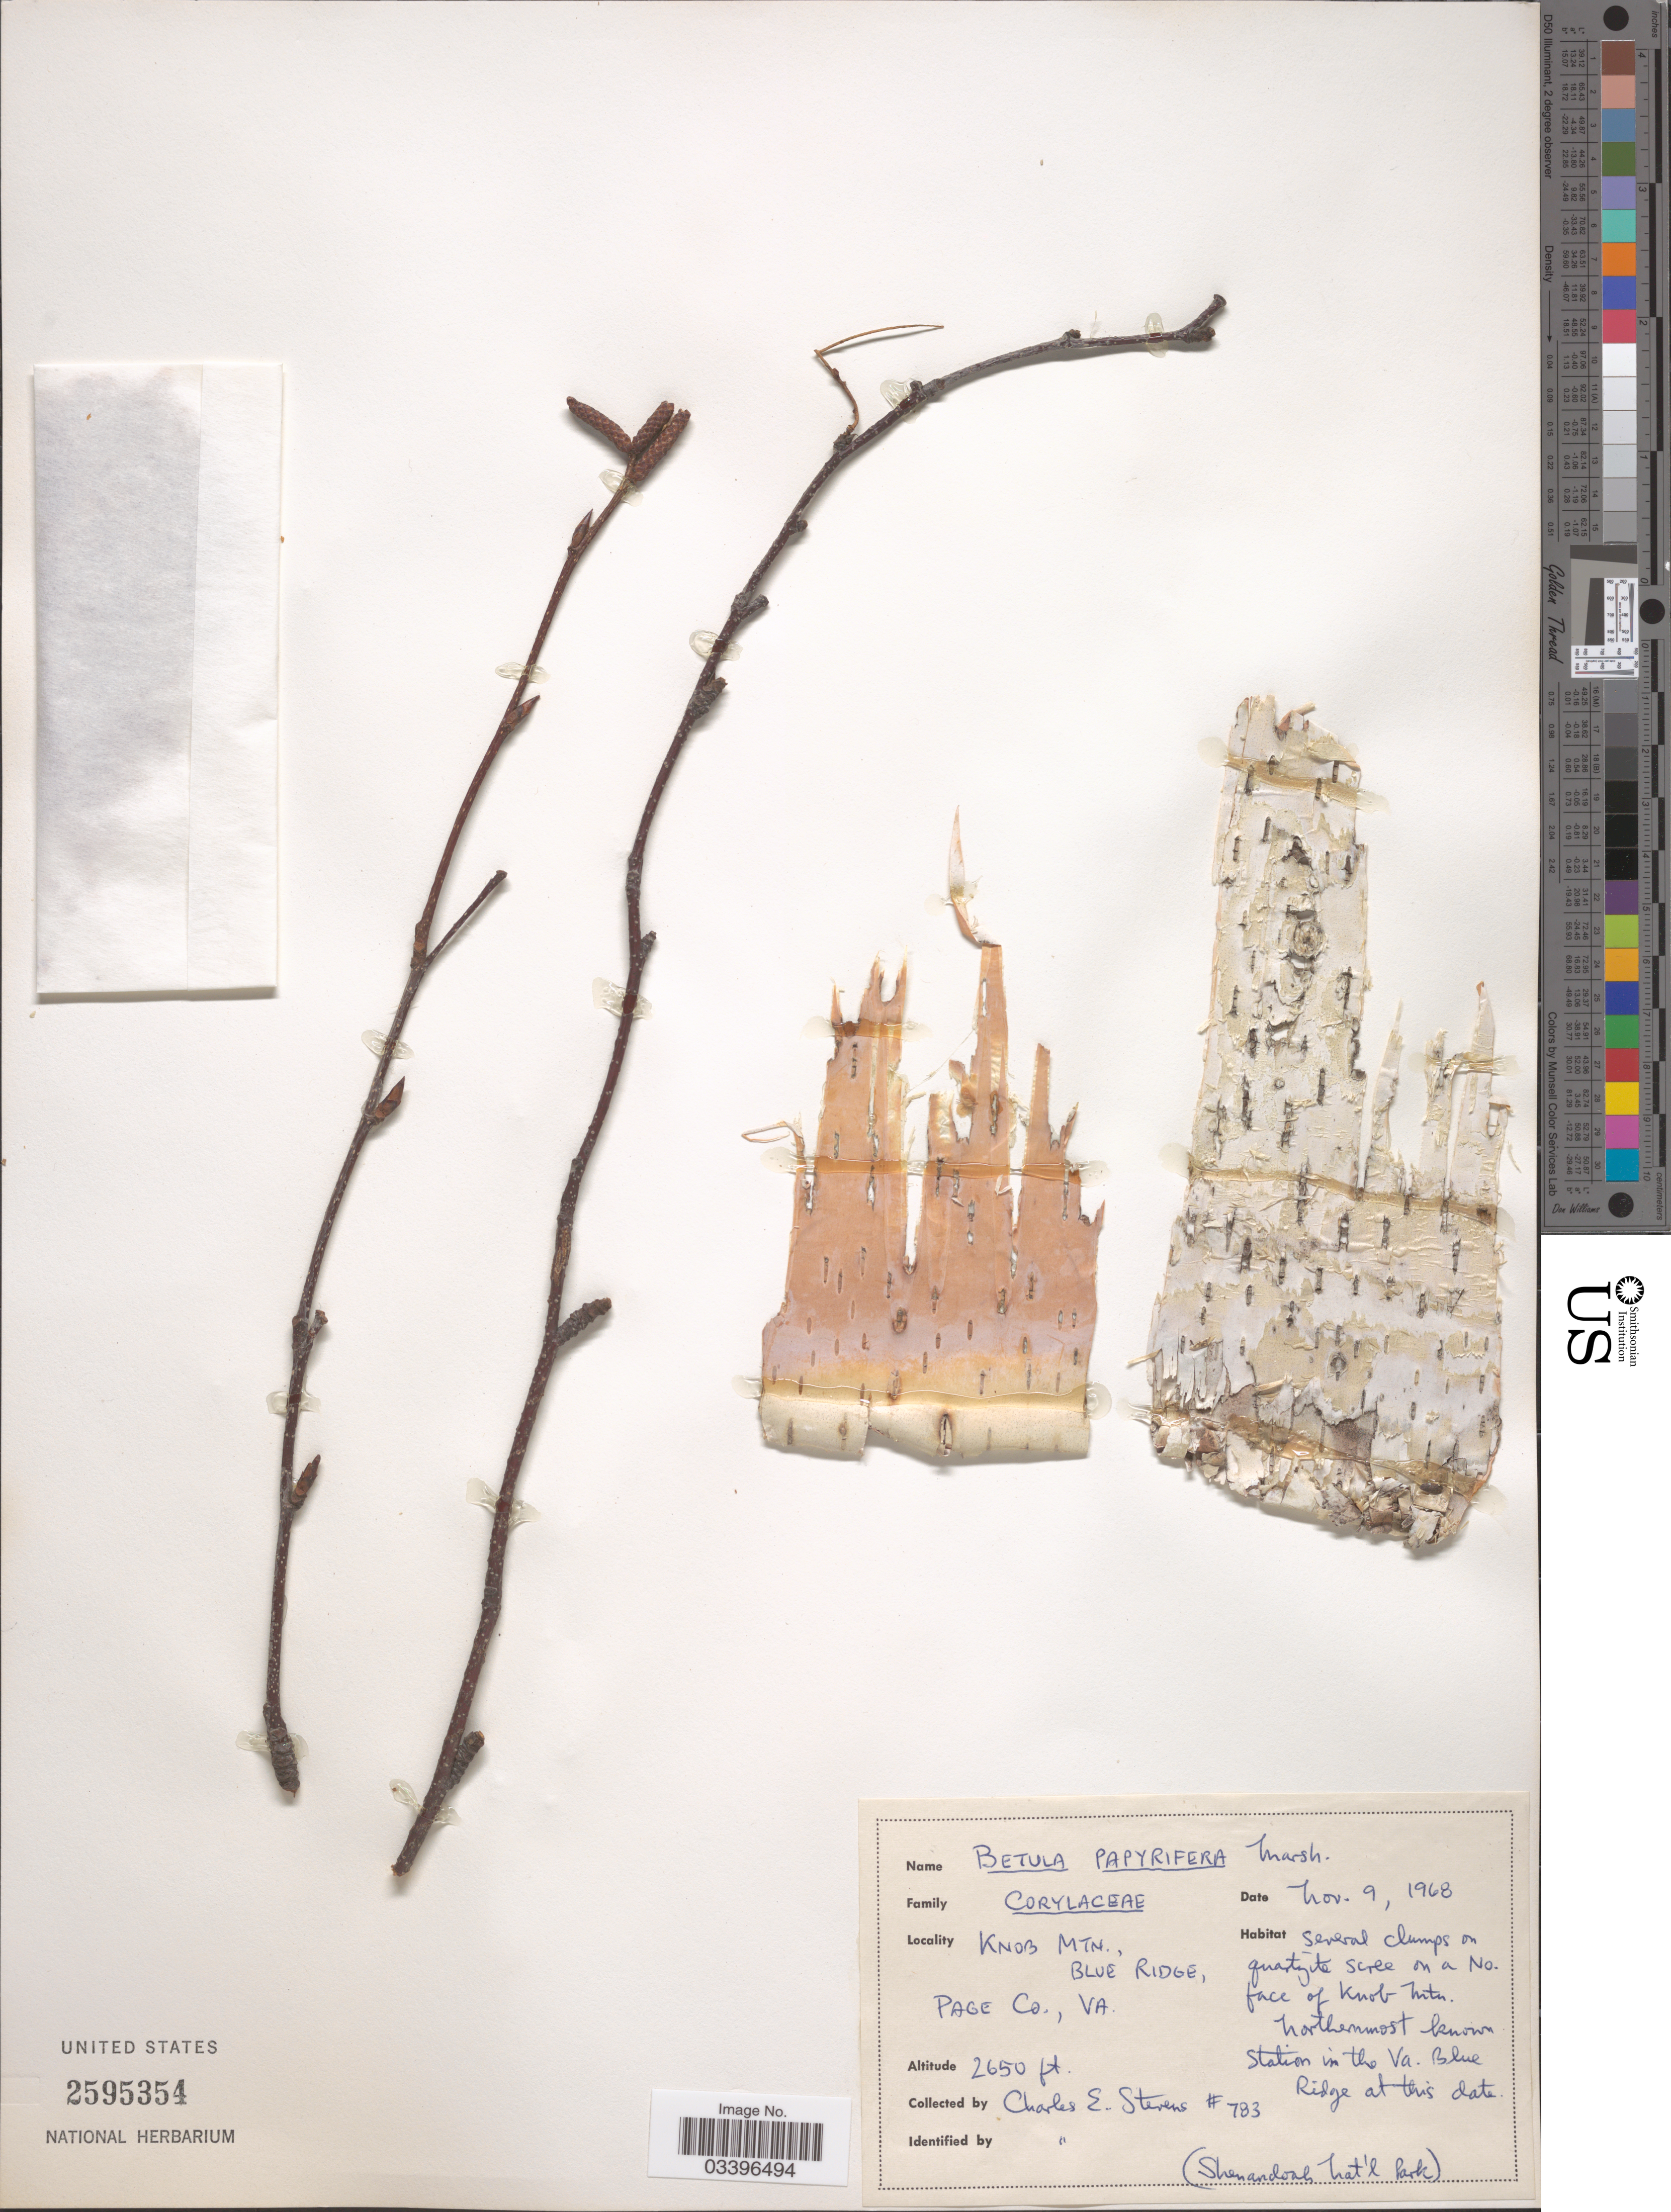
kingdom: Plantae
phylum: Tracheophyta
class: Magnoliopsida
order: Fagales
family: Betulaceae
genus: Betula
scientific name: Betula papyrifera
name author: Marshall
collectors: C. Stevens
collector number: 783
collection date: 1968-11-09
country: United States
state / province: Virginia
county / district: Page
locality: Knob Mtn., Blue Ridge On a No. face of Knob Mtn. Northernmost known Station in the Va.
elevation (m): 808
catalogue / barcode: US 2595354